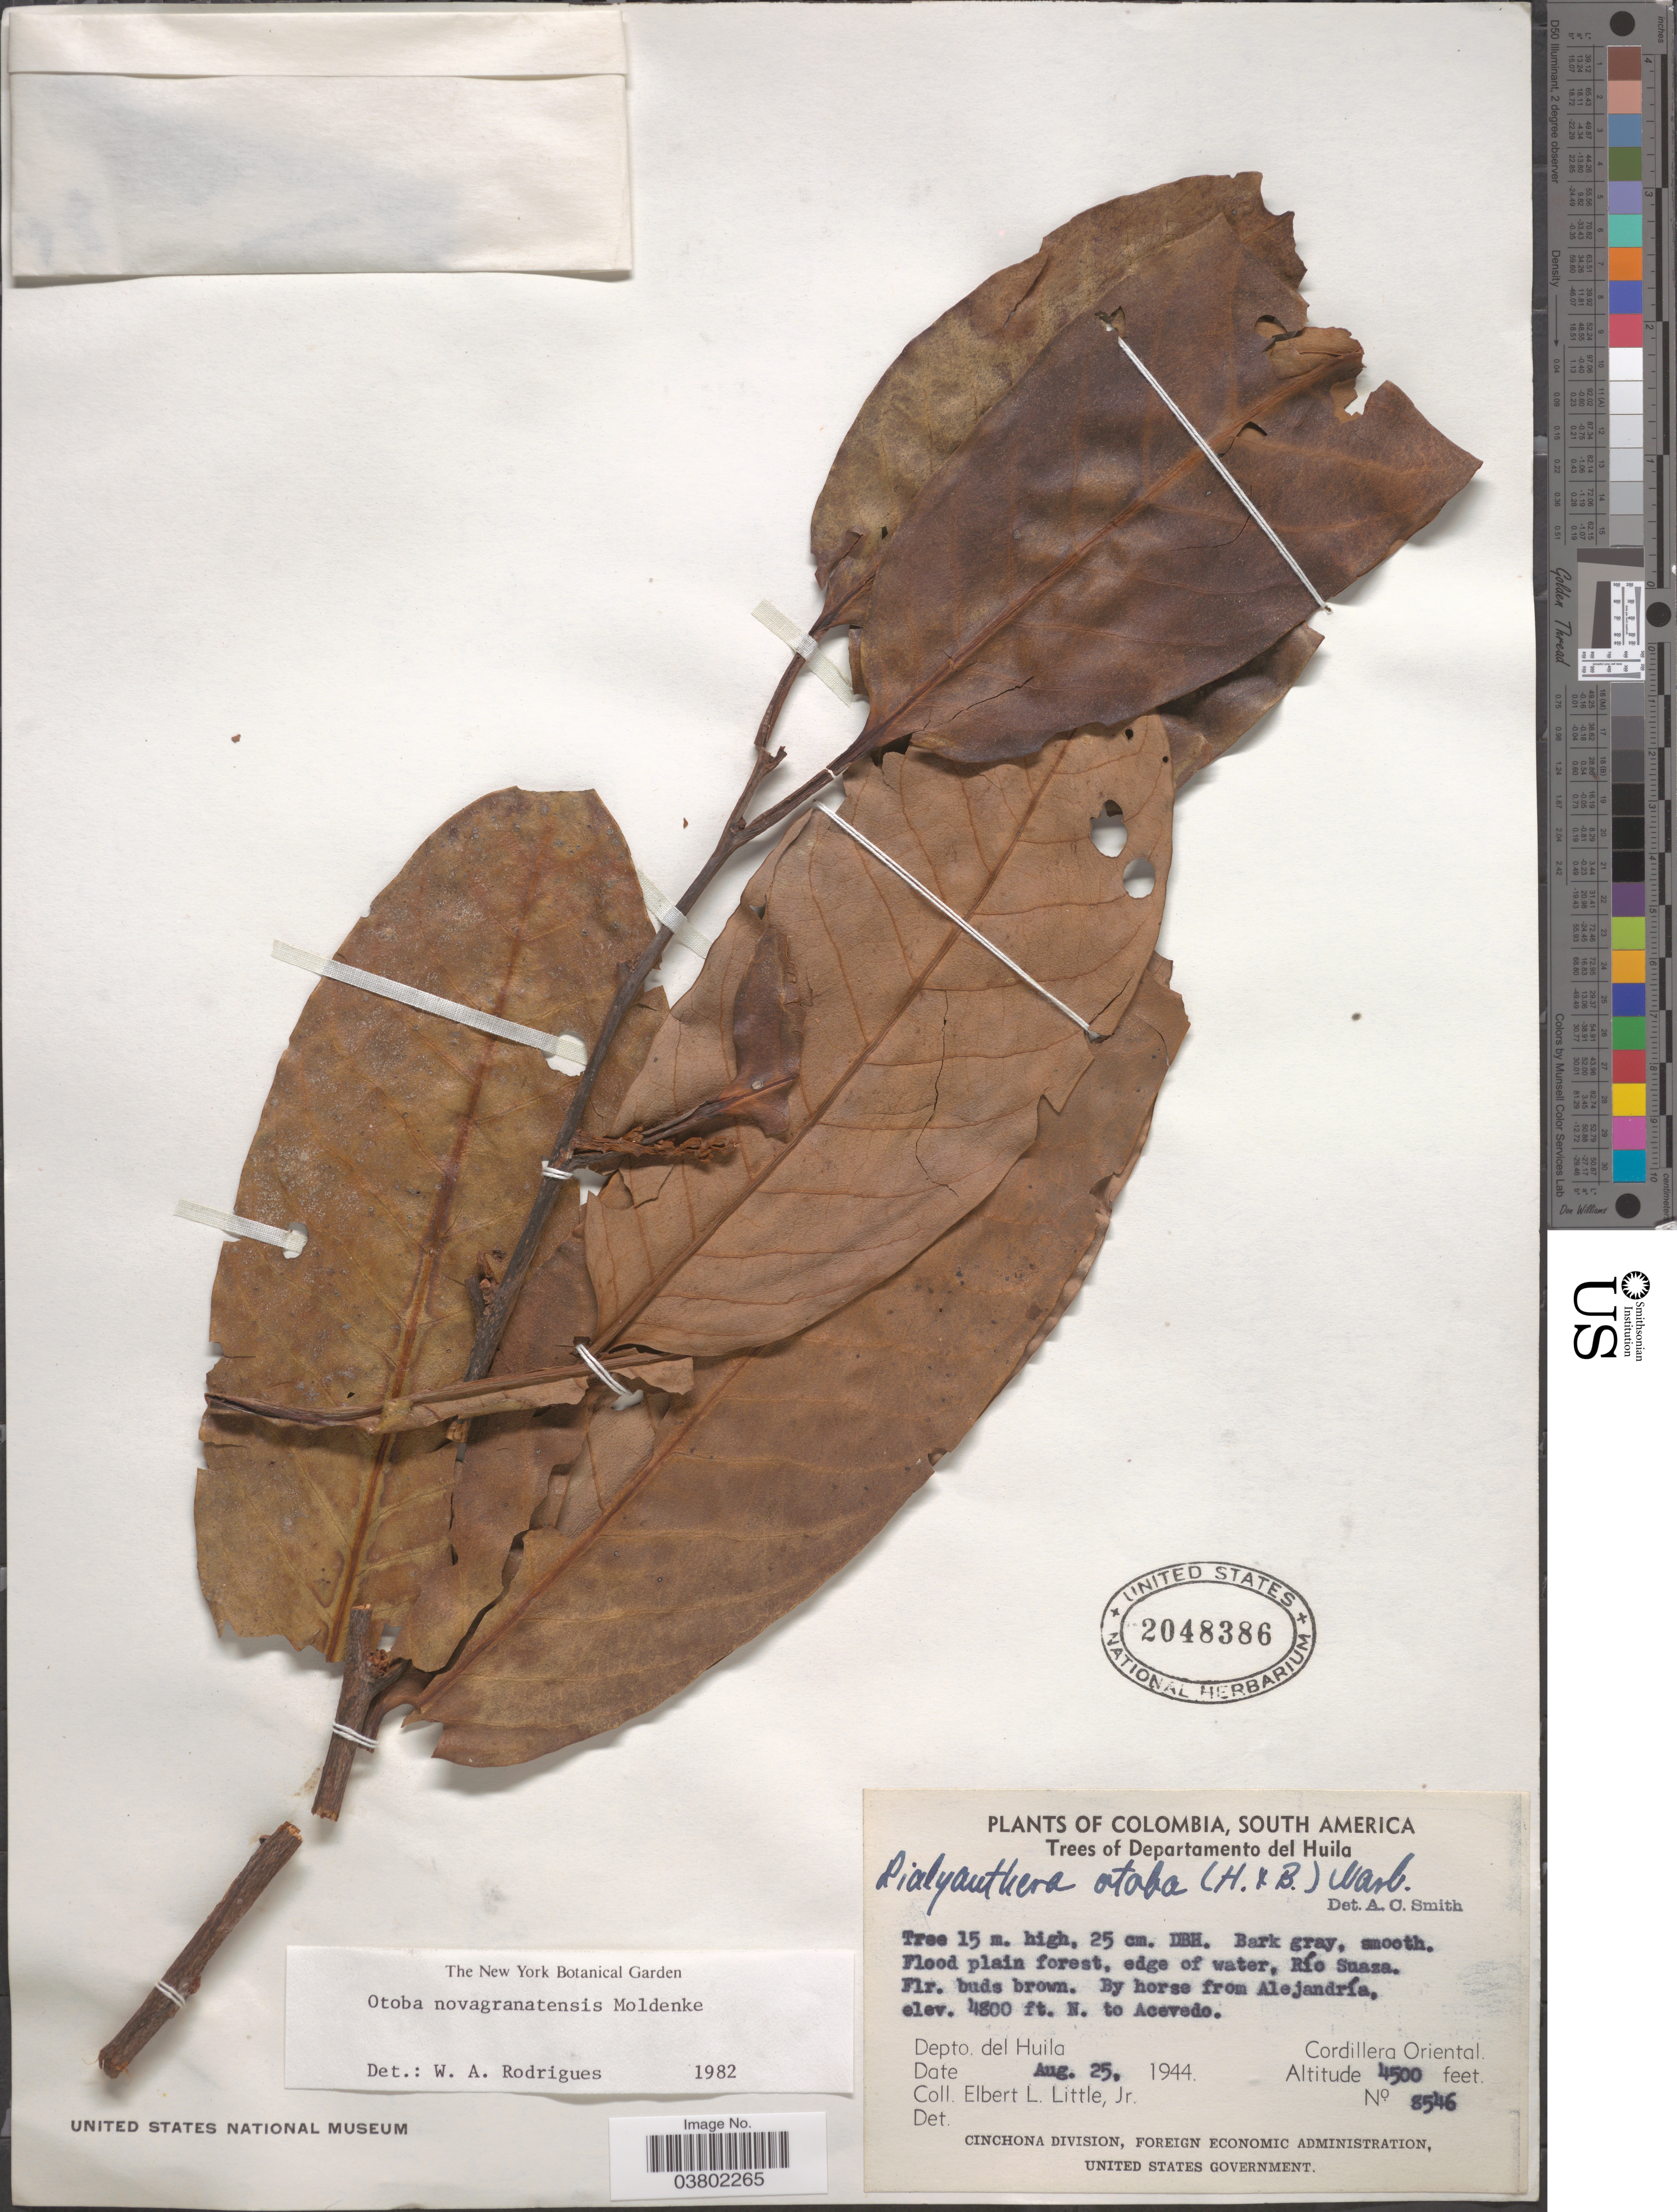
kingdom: Plantae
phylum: Tracheophyta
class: Magnoliopsida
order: Magnoliales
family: Myristicaceae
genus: Otoba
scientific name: Otoba novogranatensis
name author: Moldenke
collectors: E. L. Little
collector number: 8546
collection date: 1944-08-25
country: Colombia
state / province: Huila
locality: By horse from Alejandría, N. to Acevedo. Dept. del Huila. Cordillera Oriental.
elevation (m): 1372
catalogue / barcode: US 2048386